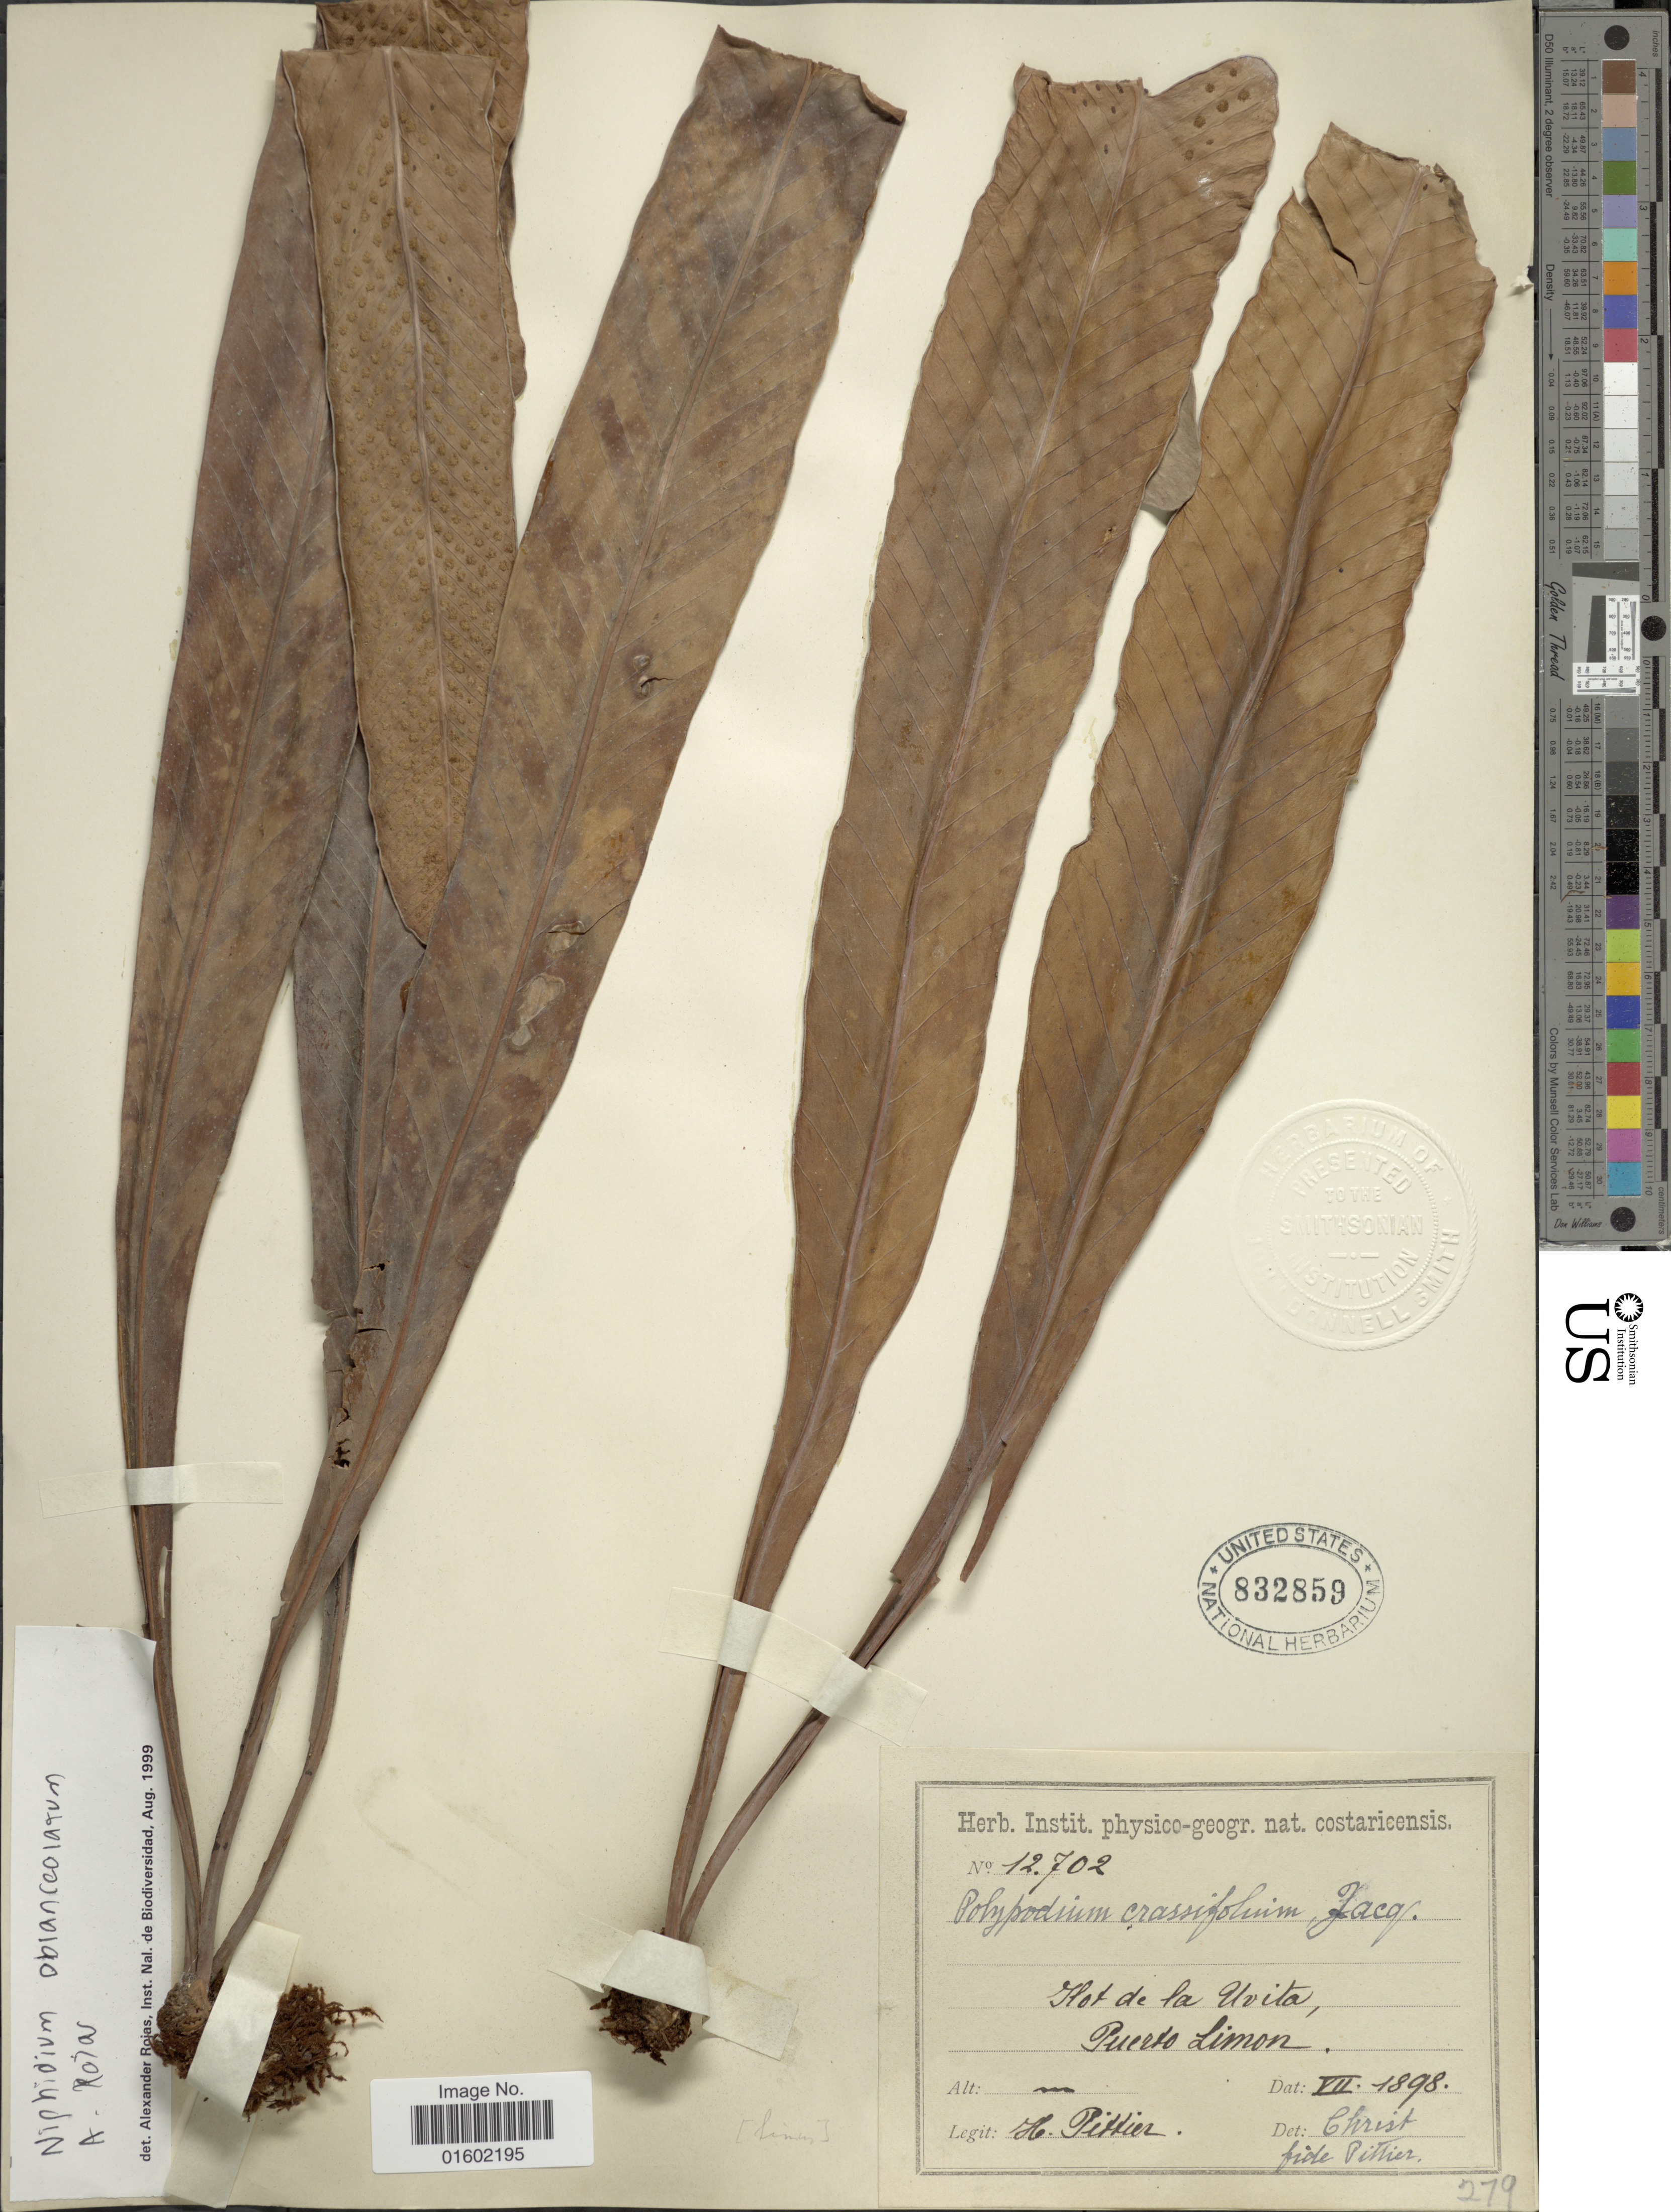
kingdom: Plantae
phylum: Tracheophyta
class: Polypodiopsida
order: Polypodiales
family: Polypodiaceae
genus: Niphidium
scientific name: Niphidium crassifolium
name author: (L.) Lellinger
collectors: H. F. Pittier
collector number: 12702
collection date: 1898-07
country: Costa Rica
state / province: Limón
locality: Hot de la Uvita, Puerto Limon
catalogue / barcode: US 832859